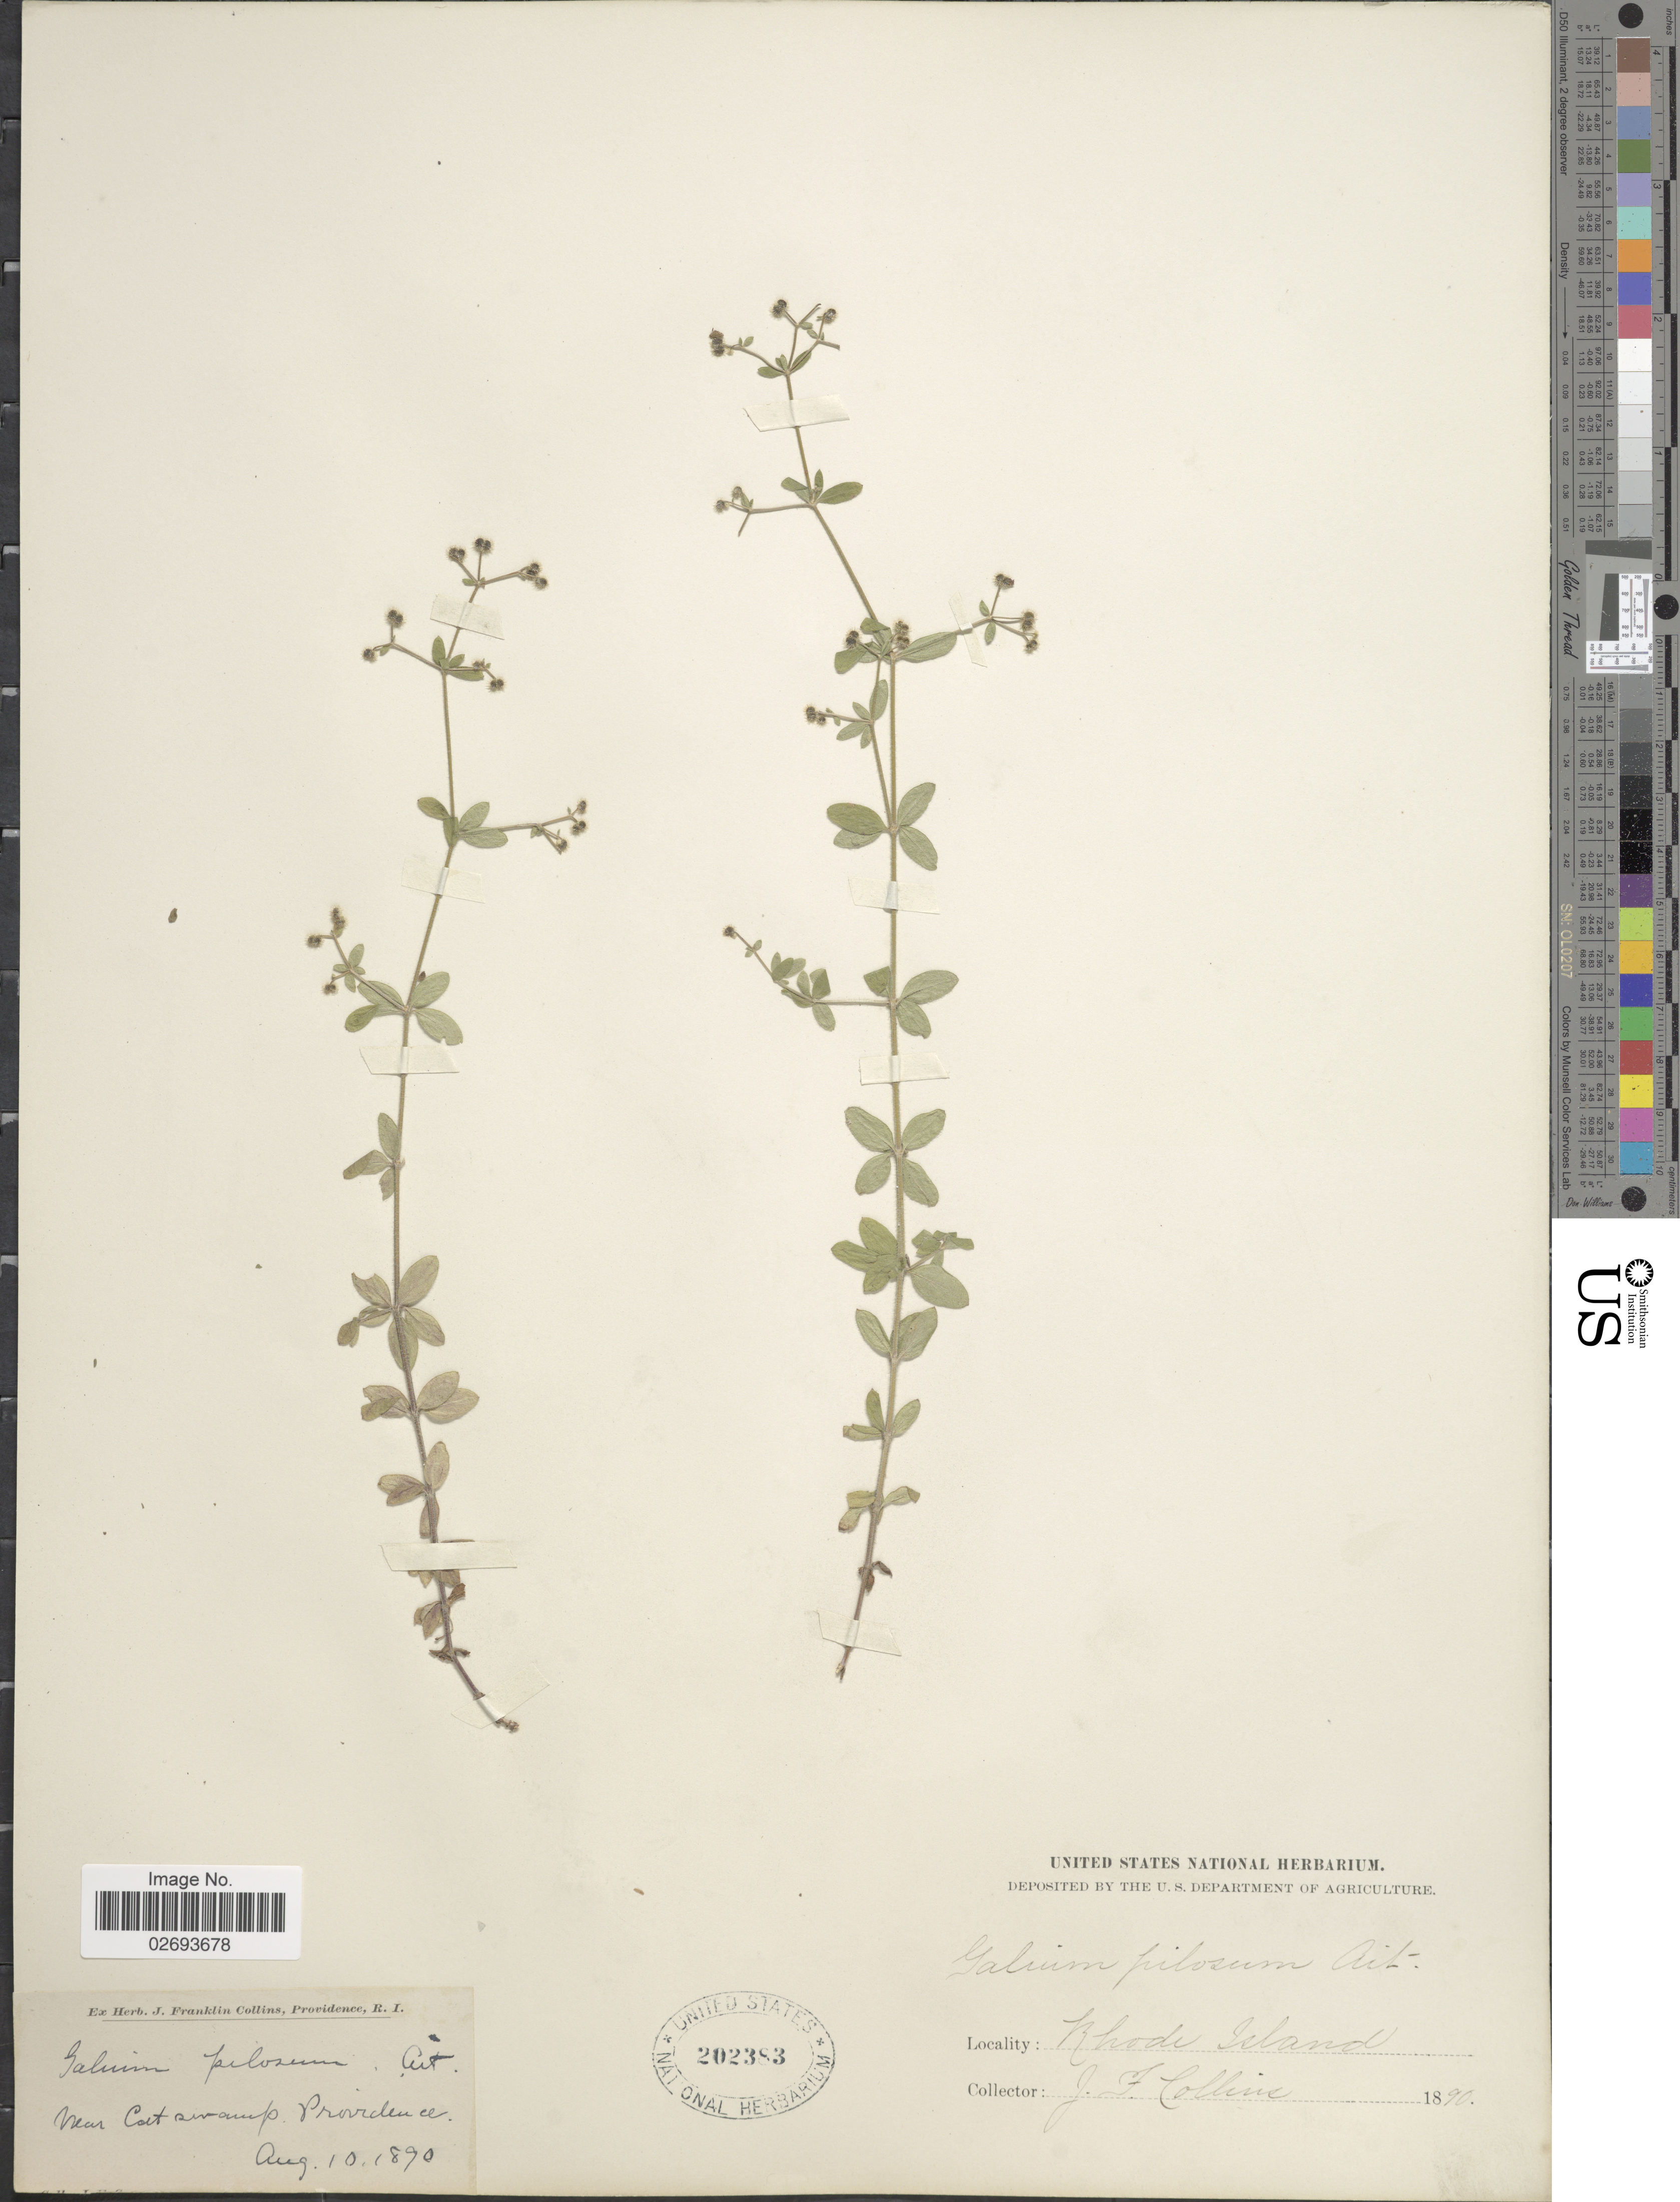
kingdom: Plantae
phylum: Tracheophyta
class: Magnoliopsida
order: Gentianales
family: Rubiaceae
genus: Galium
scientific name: Galium pilosum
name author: Aiton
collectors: J. Collins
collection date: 1890-08-10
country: United States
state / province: Rhode Island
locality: Near Cat Swamp, Providence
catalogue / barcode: US 202383